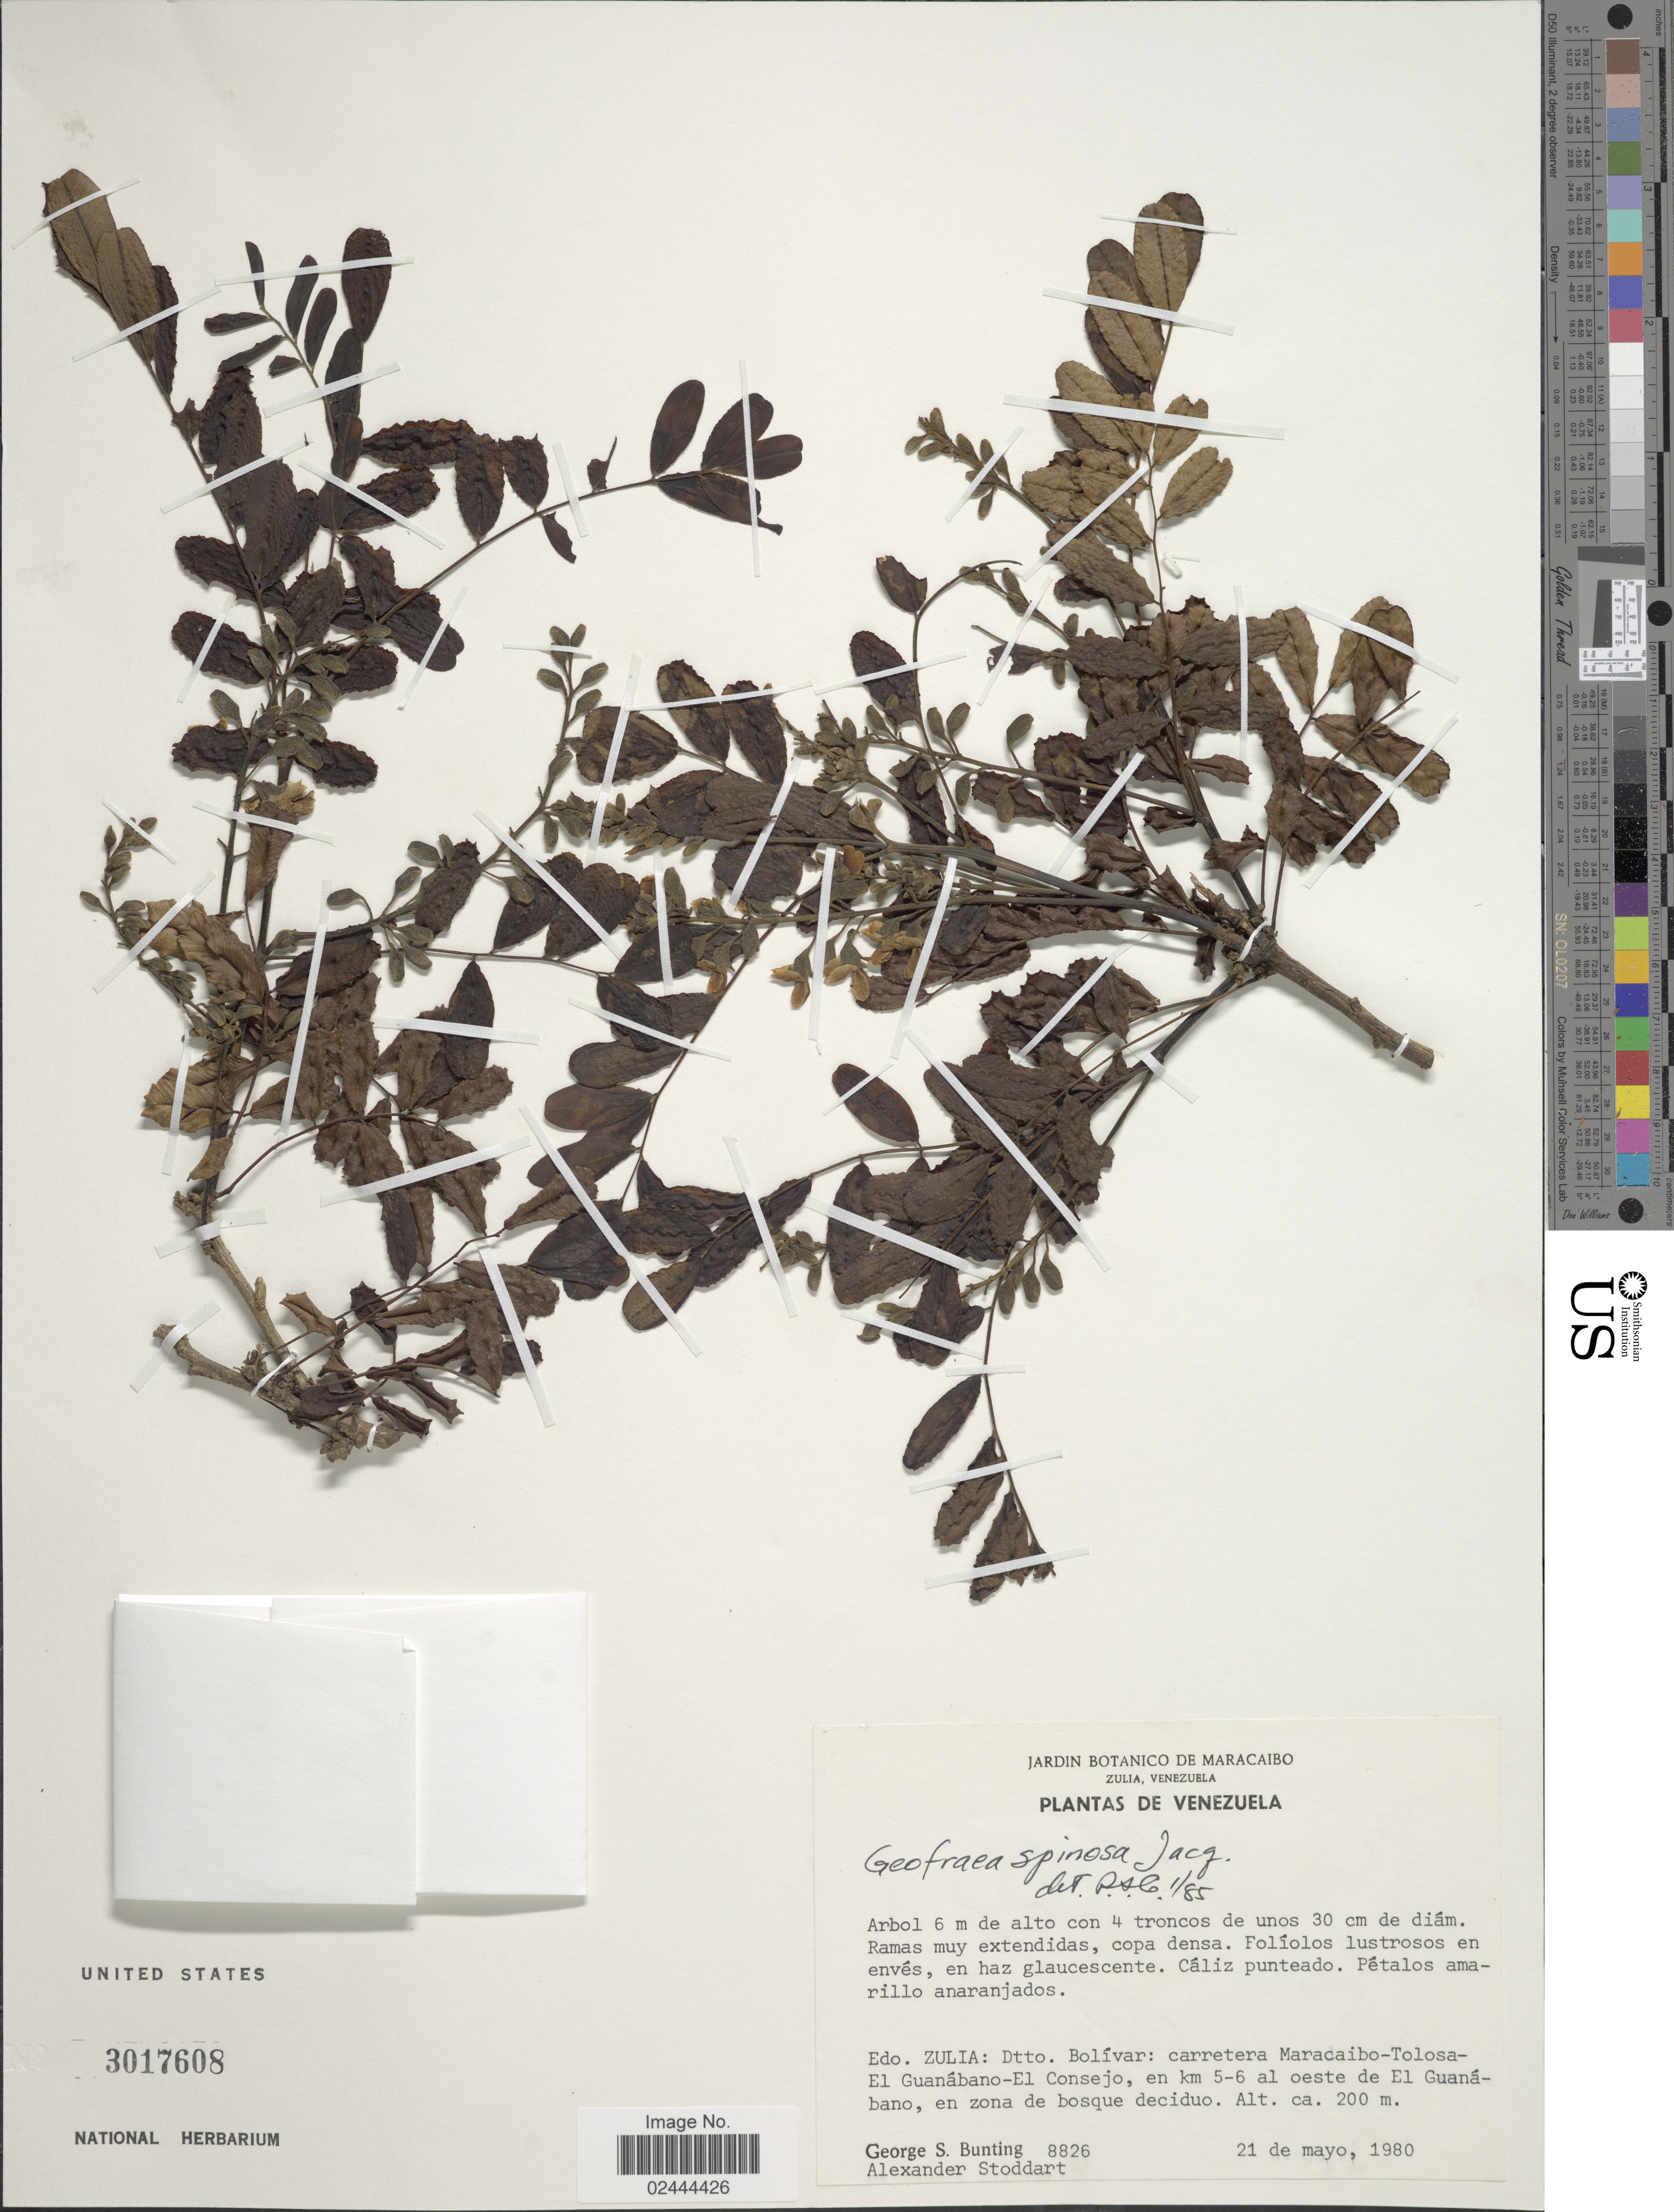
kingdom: Plantae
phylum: Tracheophyta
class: Magnoliopsida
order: Fabales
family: Fabaceae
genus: Geoffroea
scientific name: Geoffroea spinosa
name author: Jacq.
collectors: G. S. Bunting & A. Stoddart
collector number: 8826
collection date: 1980-05-21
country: Venezuela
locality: Edo. Zulia, Dtto. Bolivar, carretera Maracaibo-Tolosa-El Guanabano-El Consejo, en km 5-6 al oeste de El Guanabano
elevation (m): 200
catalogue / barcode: US 3017608